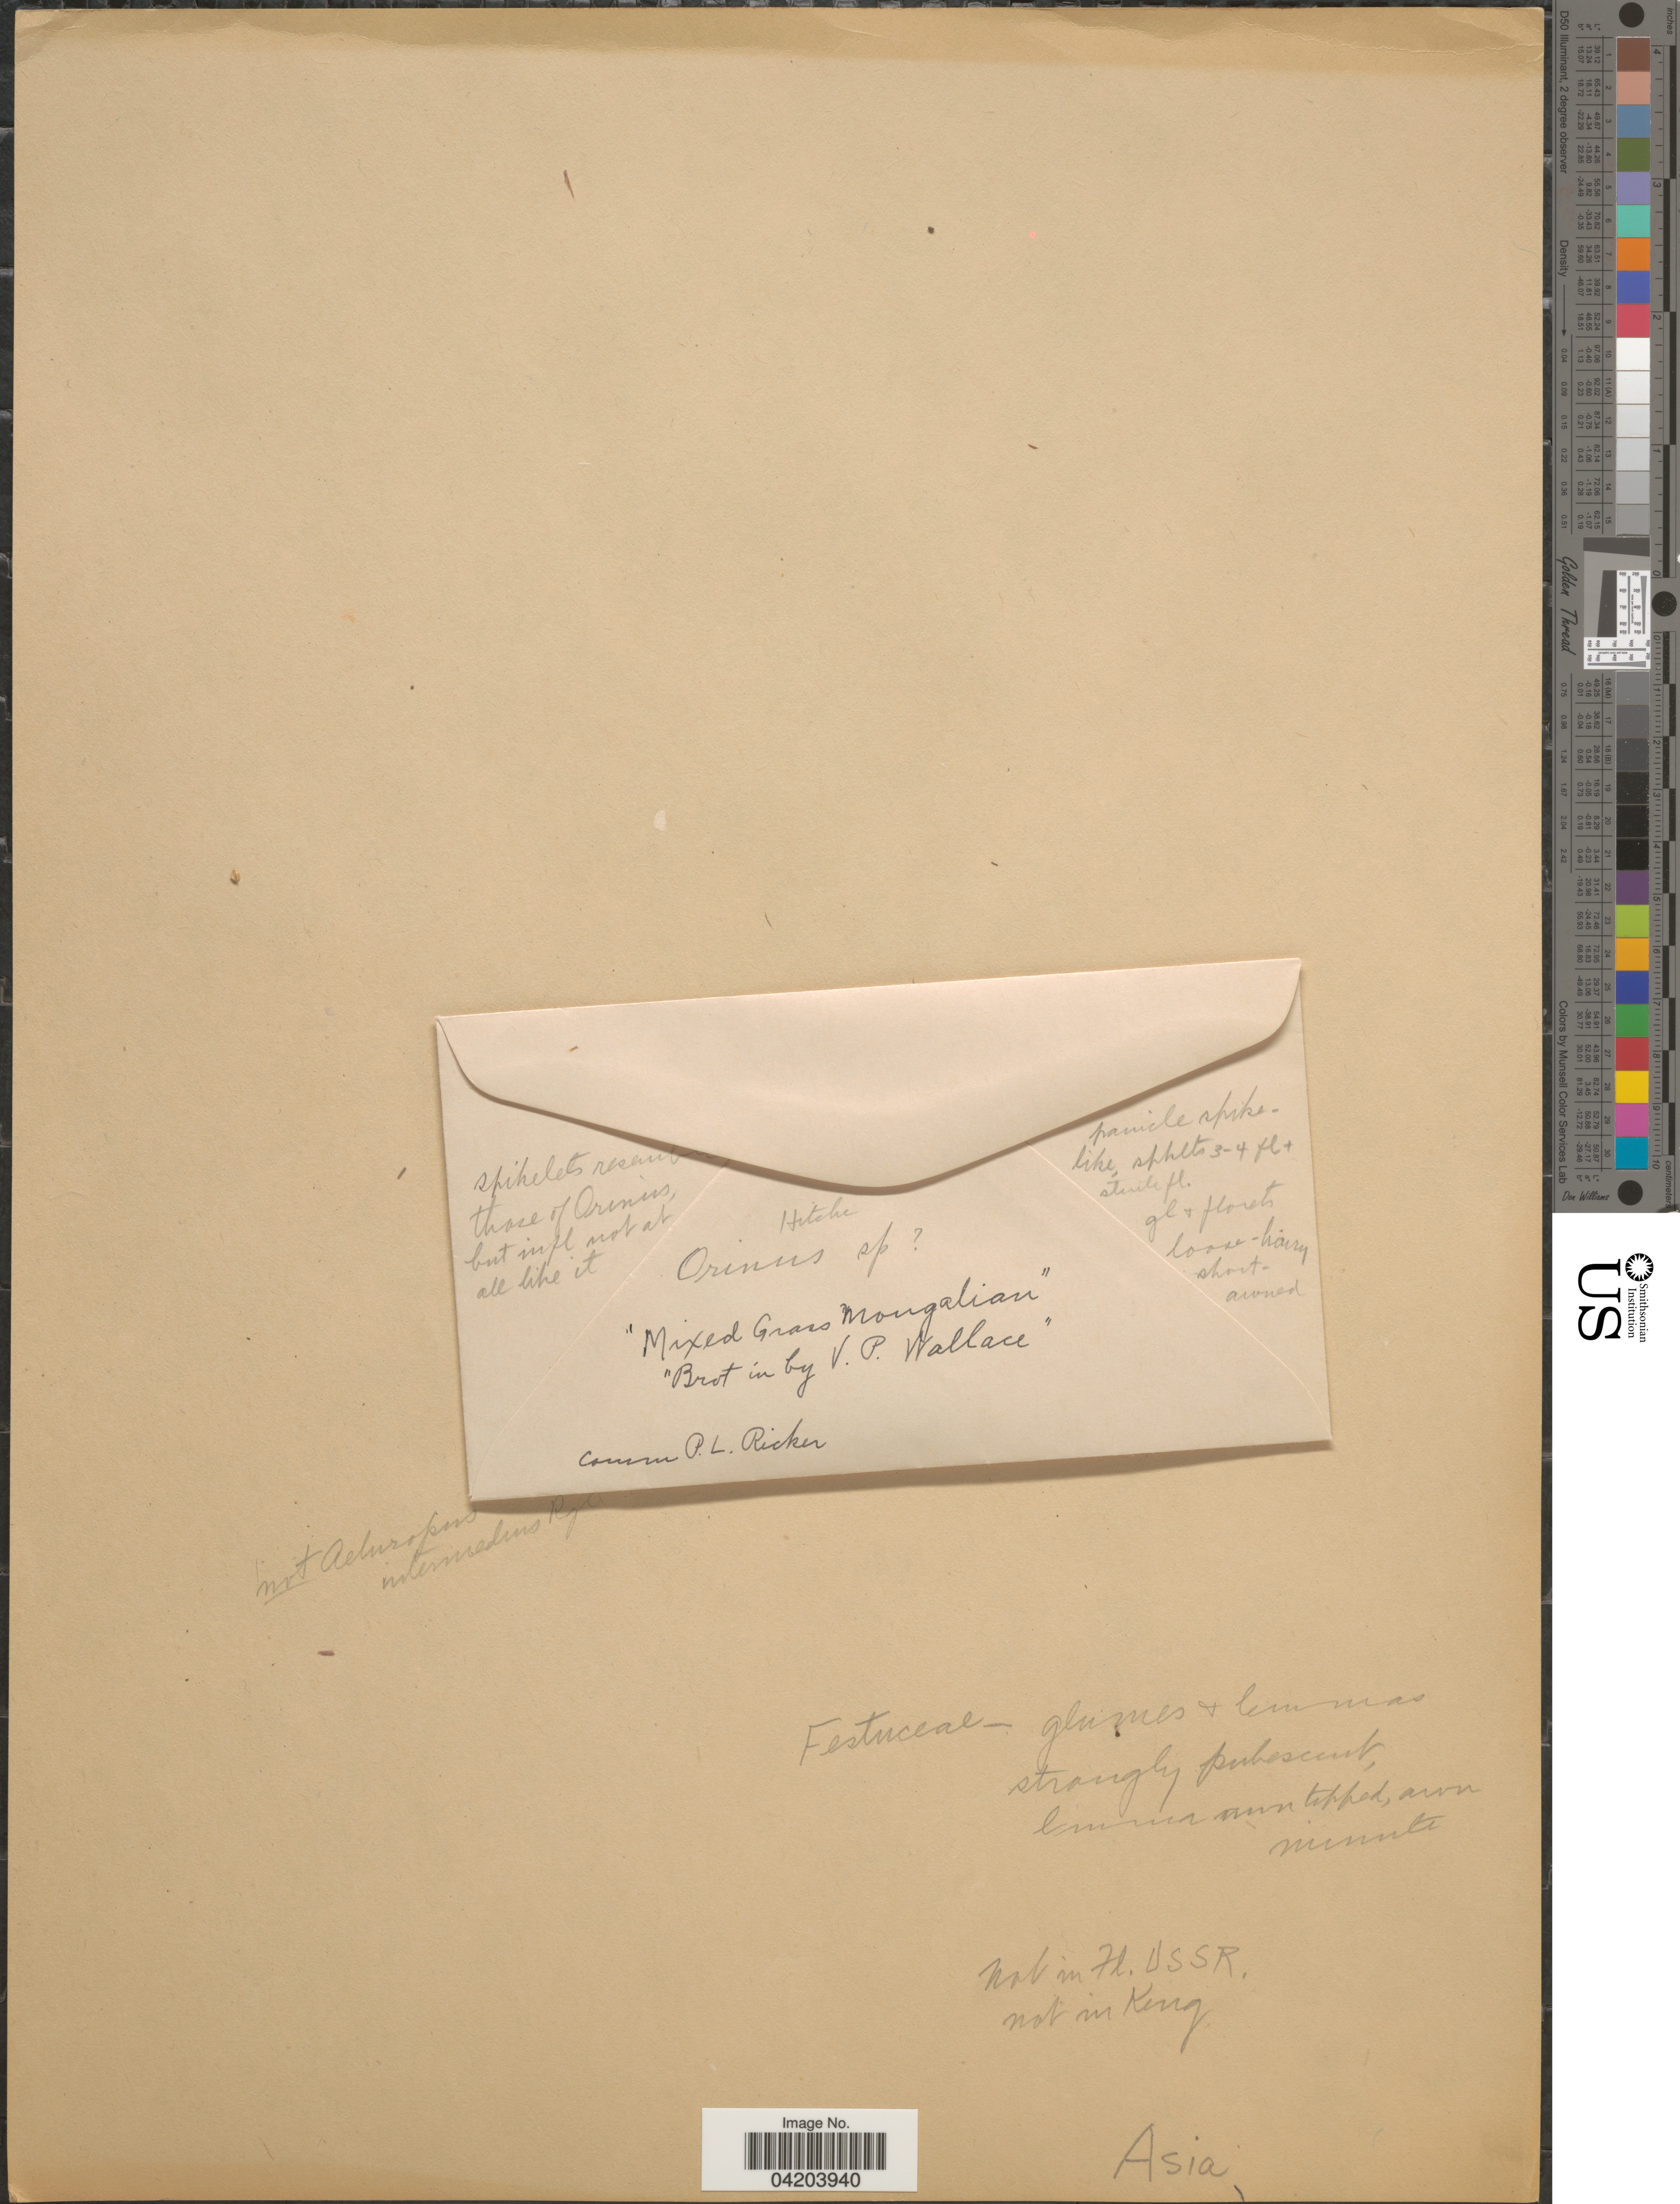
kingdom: Plantae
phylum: Tracheophyta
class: Liliopsida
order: Poales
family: Poaceae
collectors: V. Wallace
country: Mongolia